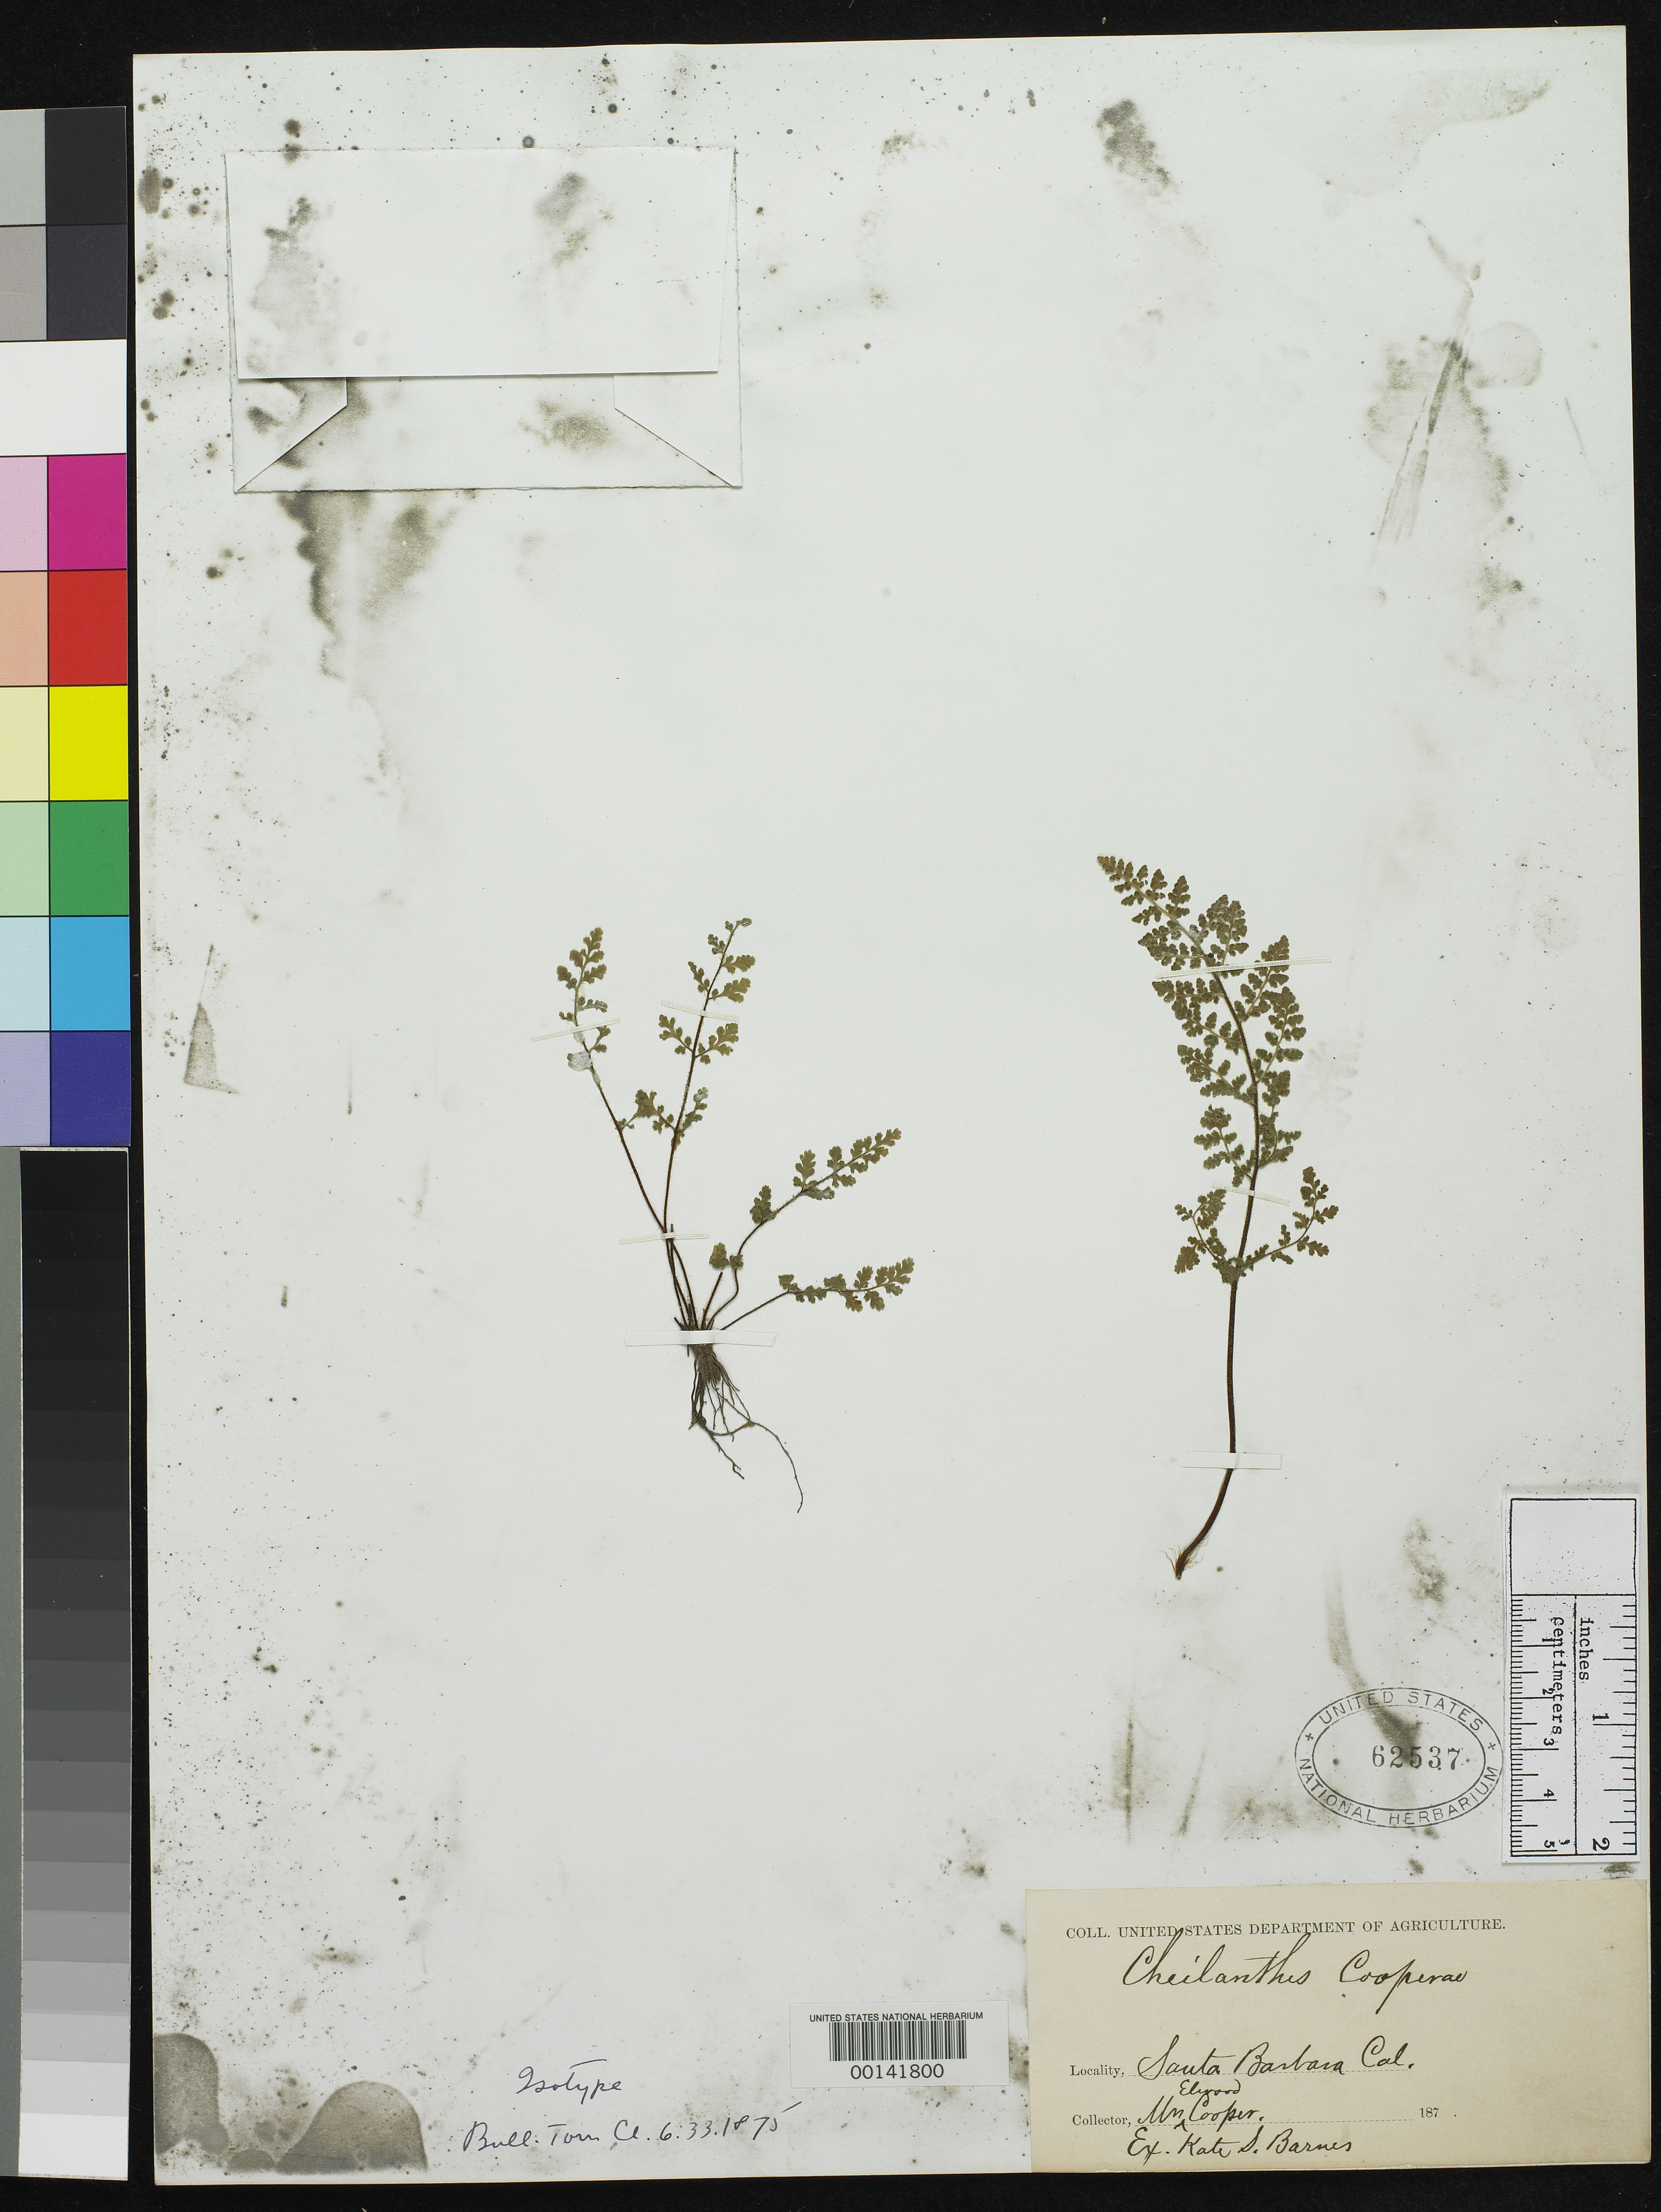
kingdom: Plantae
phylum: Tracheophyta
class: Polypodiopsida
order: Polypodiales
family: Pteridaceae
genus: Cheilanthes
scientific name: Cheilanthes cooperae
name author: D.C. Eaton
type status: Type Collection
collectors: -. Cooper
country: United States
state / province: California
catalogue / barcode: US 62537